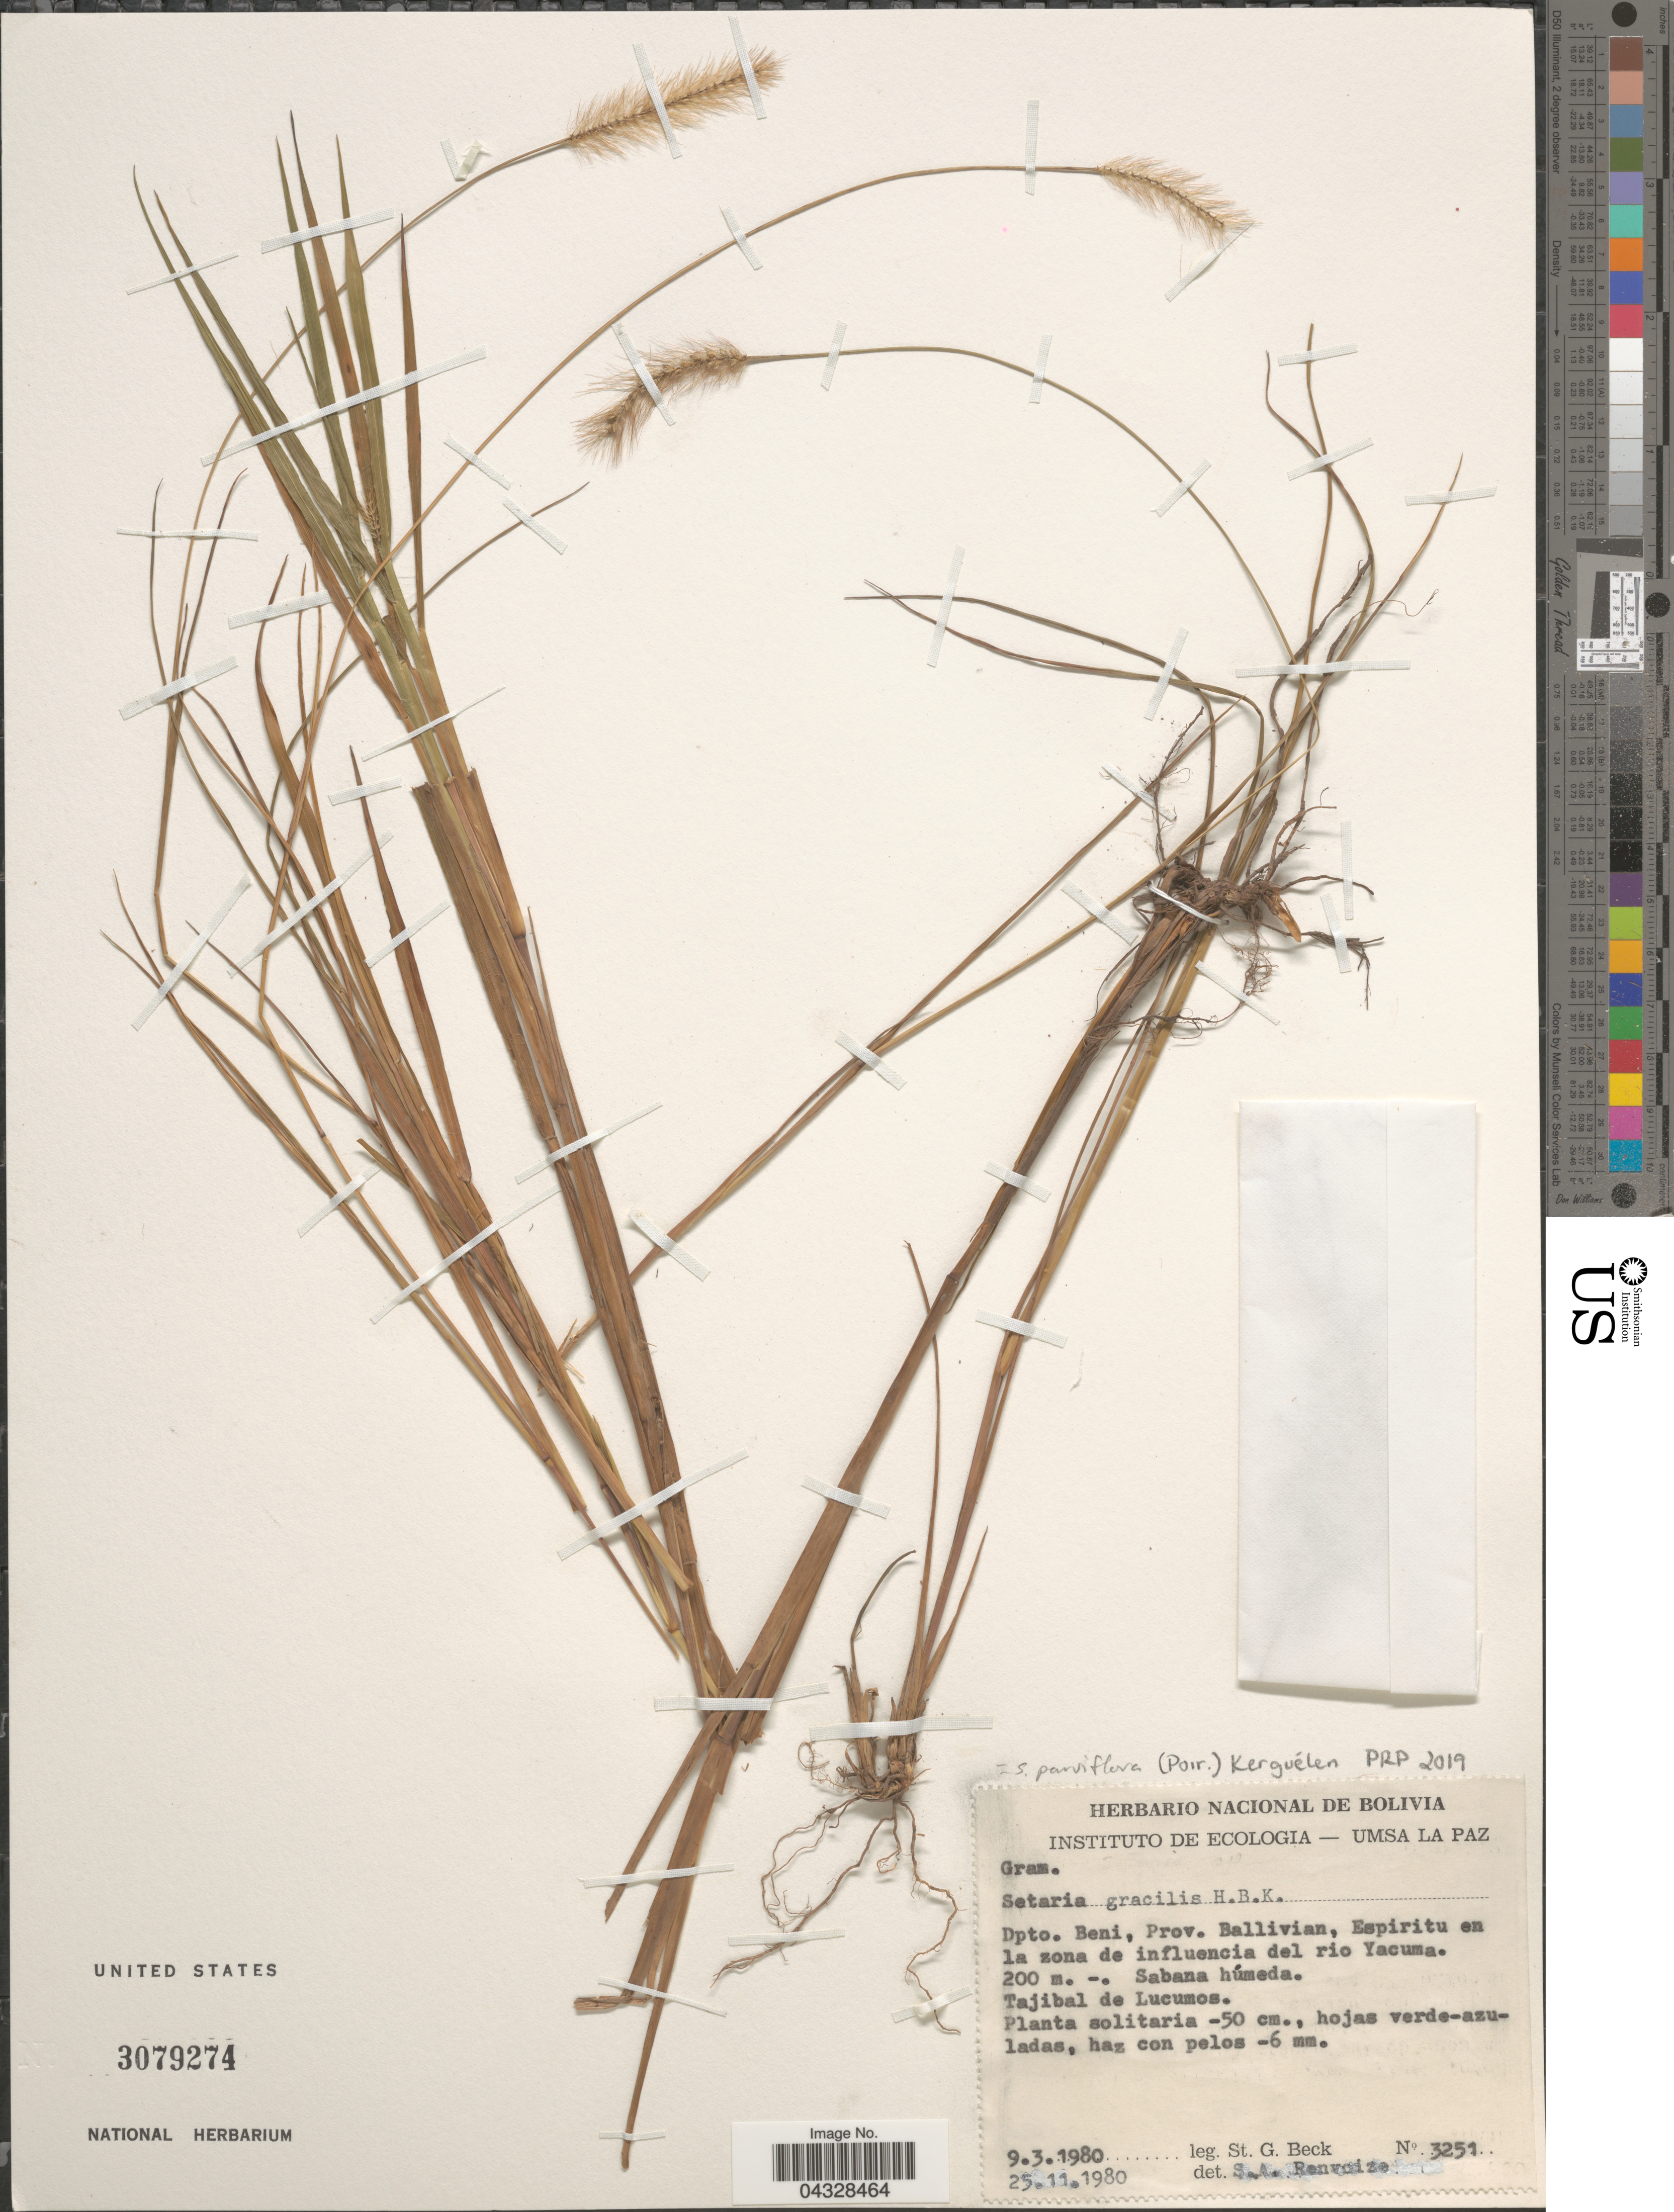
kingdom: Plantae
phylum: Tracheophyta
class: Liliopsida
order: Poales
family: Poaceae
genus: Setaria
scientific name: Setaria parviflora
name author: (Poir.) Kerguélen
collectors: S. G. Beck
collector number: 3251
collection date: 1980-03-09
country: Bolivia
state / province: Beni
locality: Dpto. Beni, Prov. Ballivian, Espiritu en la zona de influencia del rio Yacuma. Tajibal de Lucumos.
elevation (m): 200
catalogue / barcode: US 3079274